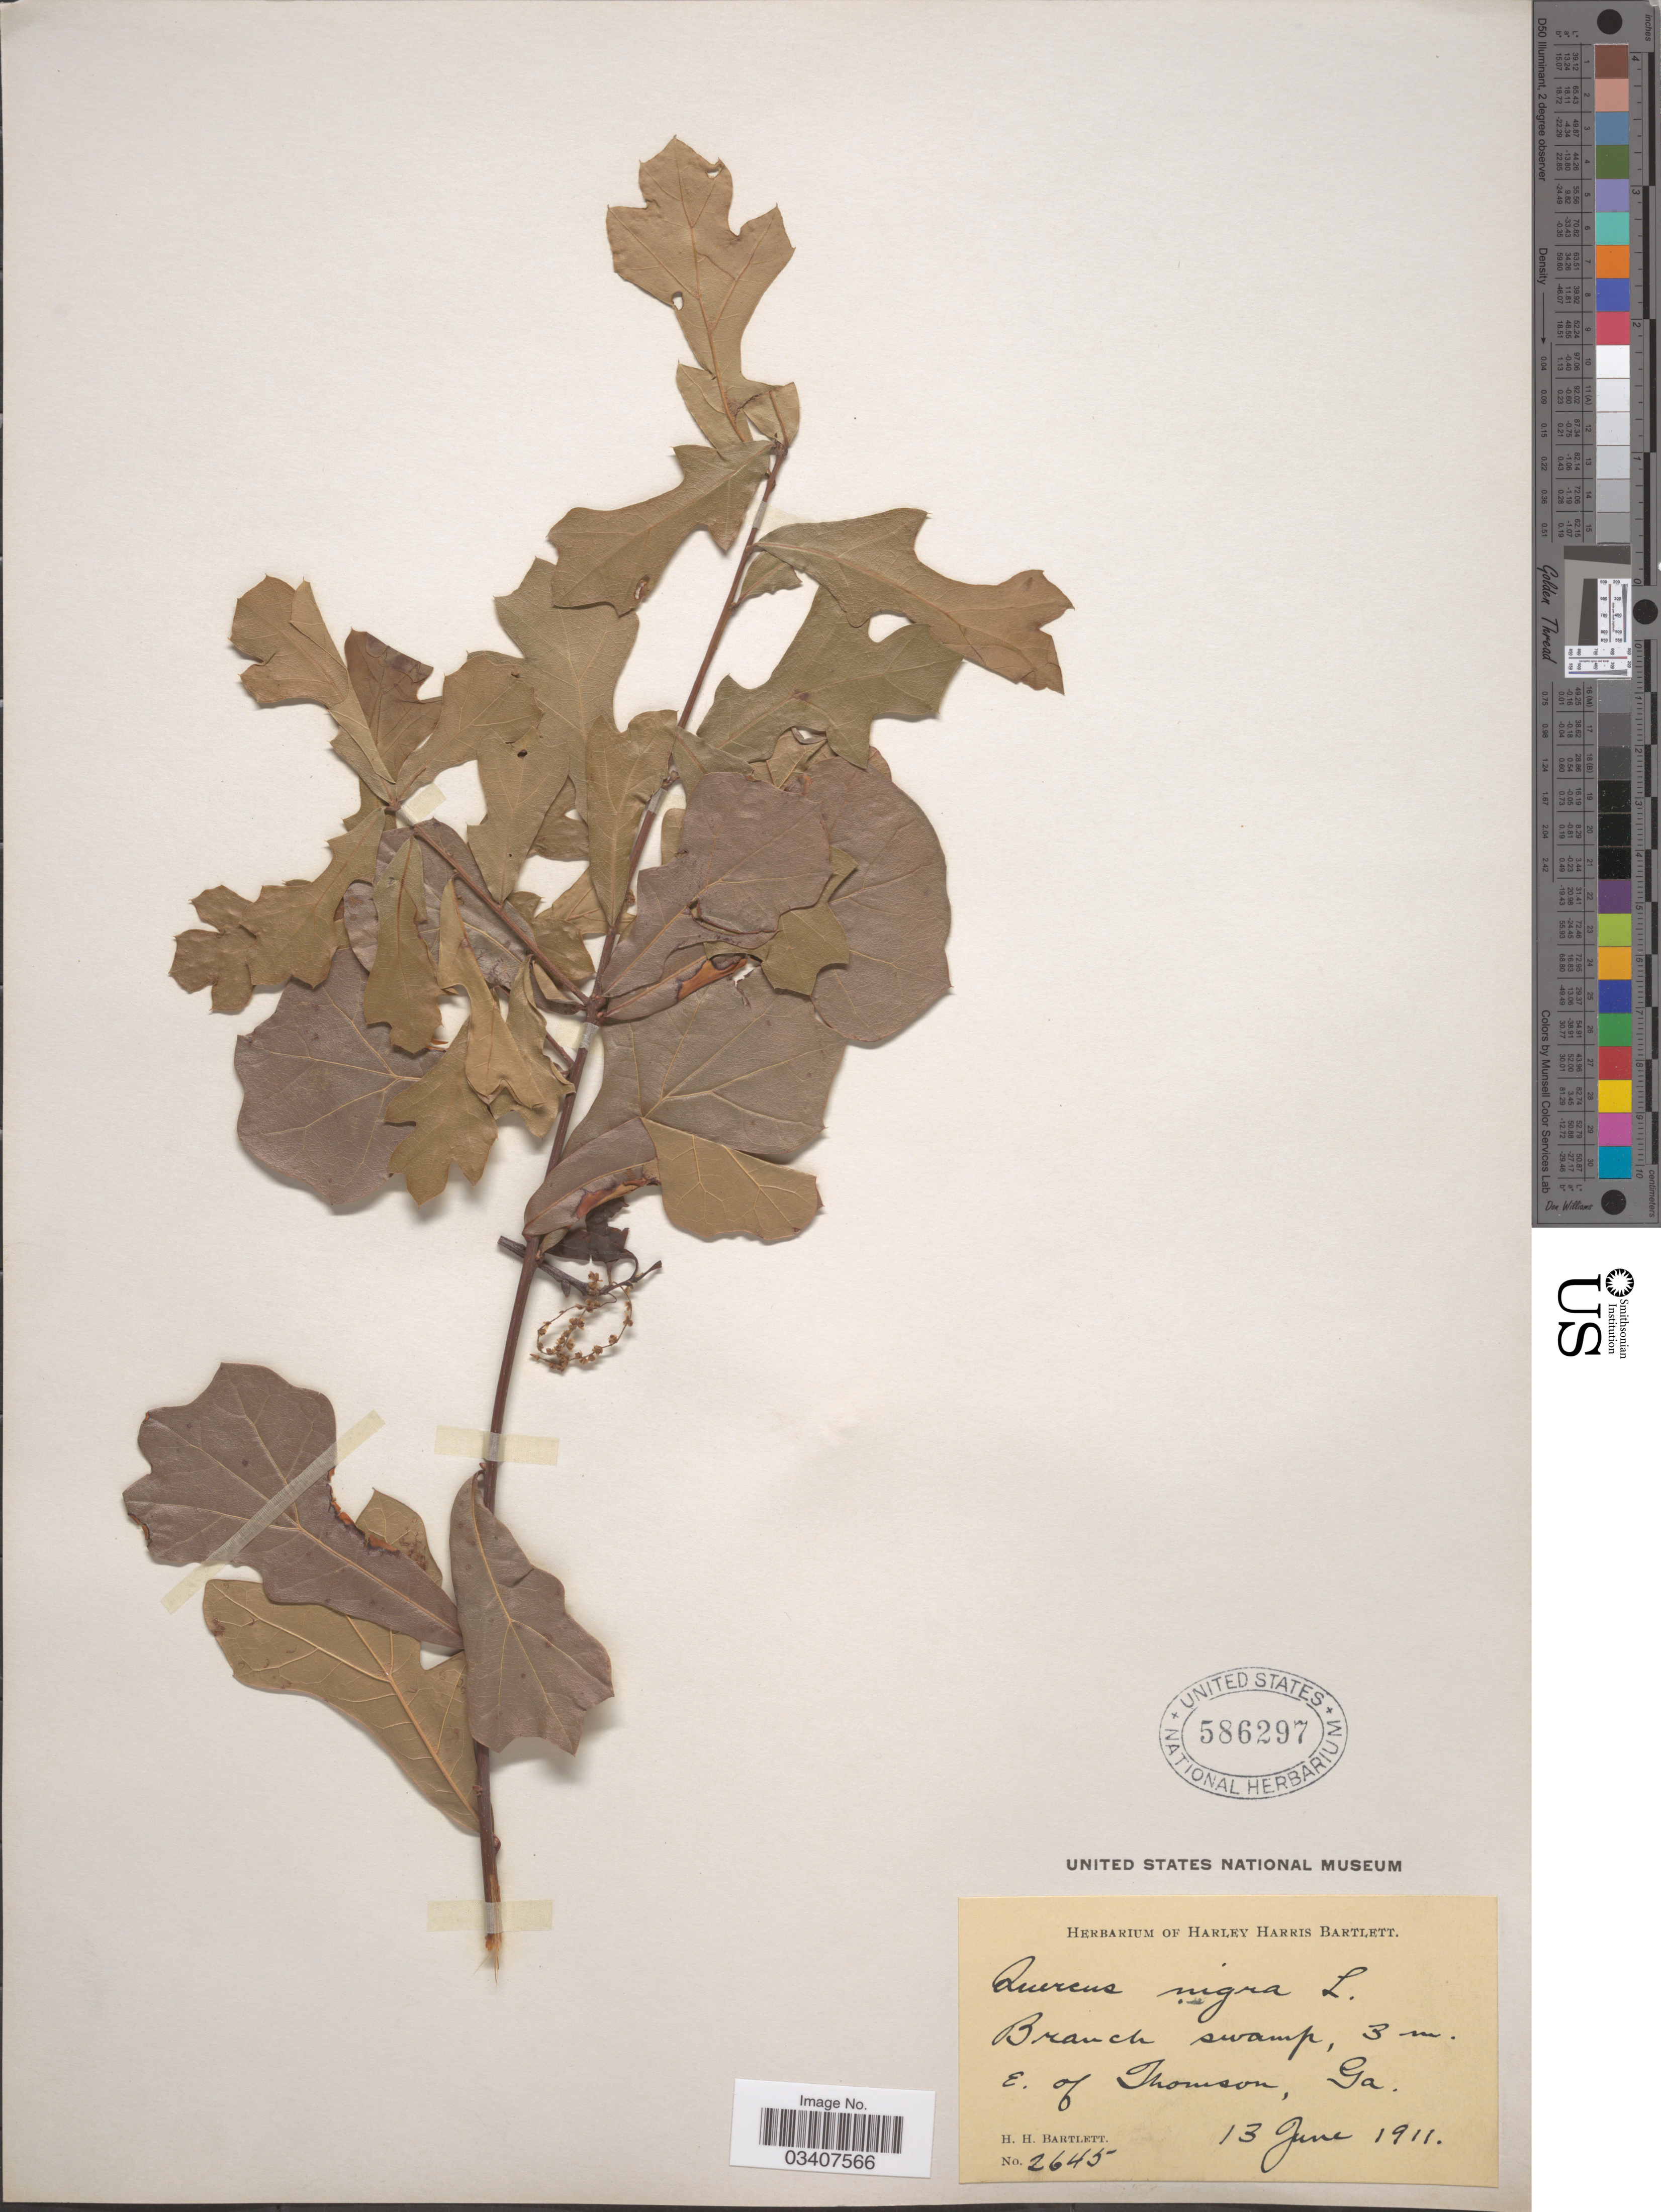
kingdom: Plantae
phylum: Tracheophyta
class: Magnoliopsida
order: Fagales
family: Fagaceae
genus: Quercus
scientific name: Quercus nigra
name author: L.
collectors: H. H. Bartlett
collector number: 2645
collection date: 1911-06-13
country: United States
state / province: Georgia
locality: Branch swamp, 3 m. E. of Thomson.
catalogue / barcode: US 586297